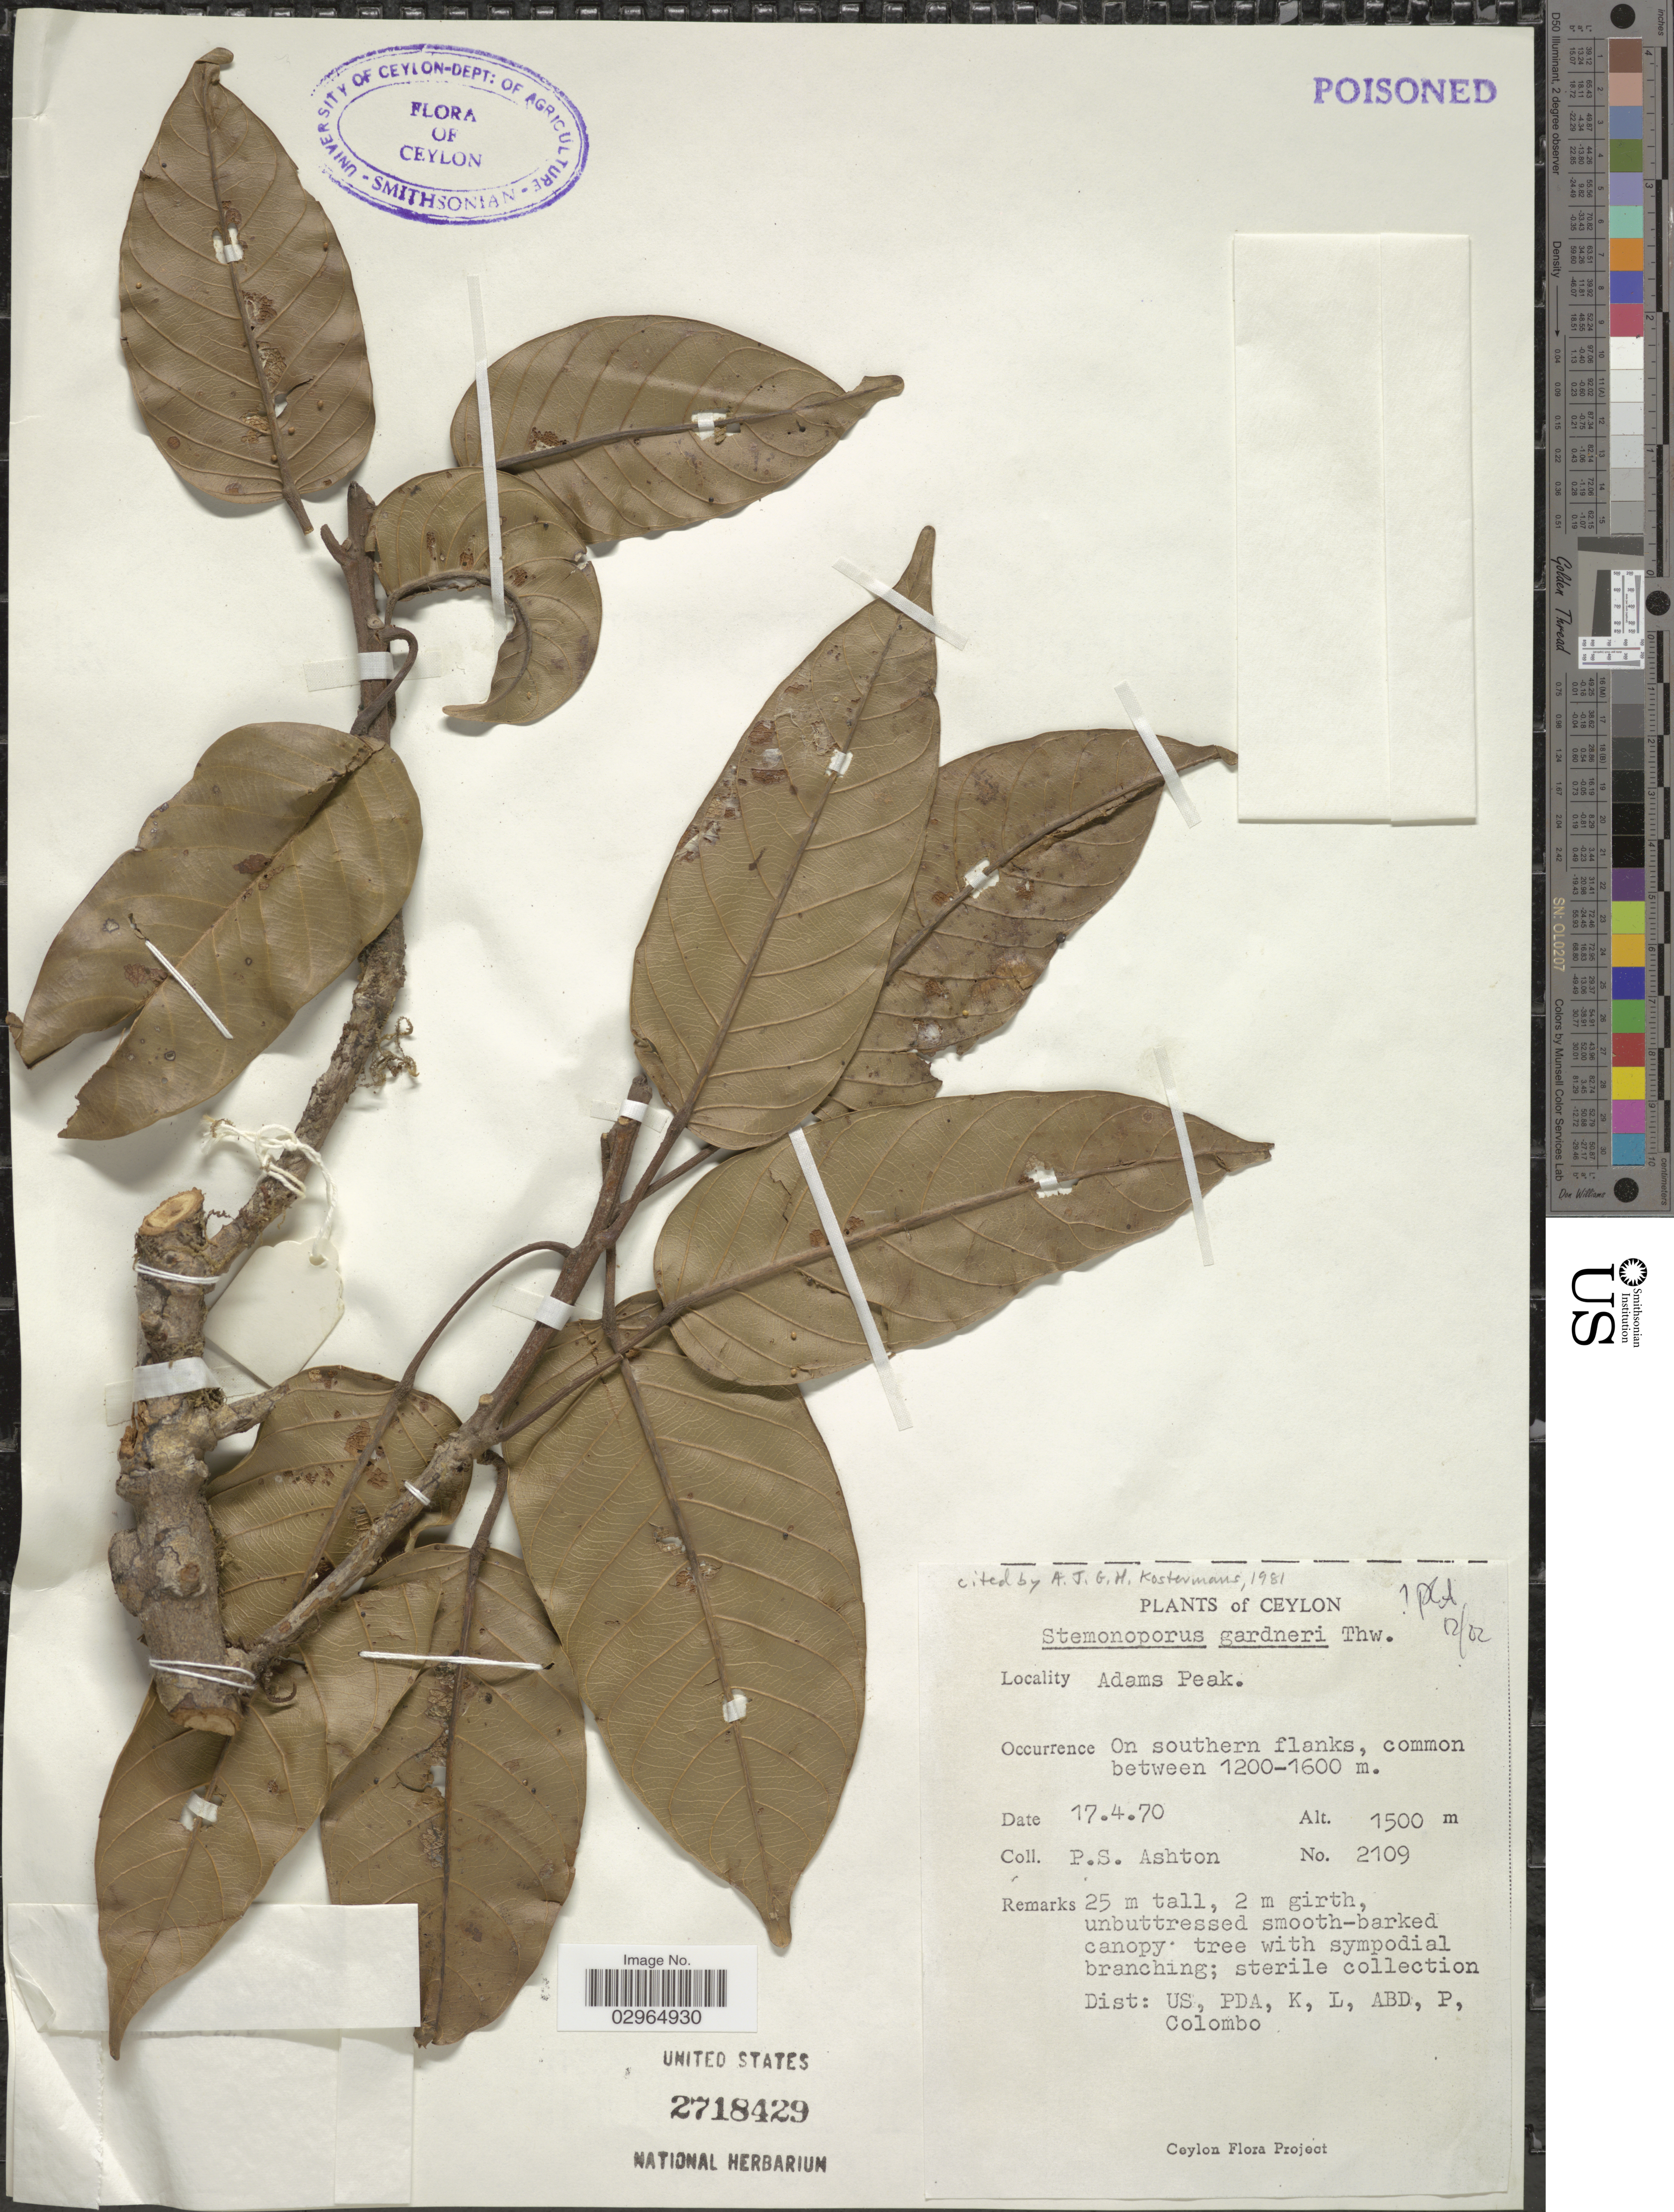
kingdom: Plantae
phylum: Tracheophyta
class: Magnoliopsida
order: Malvales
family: Dipterocarpaceae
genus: Stemonoporus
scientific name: Stemonoporus gardneri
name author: Thwaites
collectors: P. S. Ashton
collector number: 2109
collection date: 1970-04-17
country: Sri Lanka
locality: Ceylon. Adams Peak. On southern flanks.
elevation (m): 1500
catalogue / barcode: US 2718429